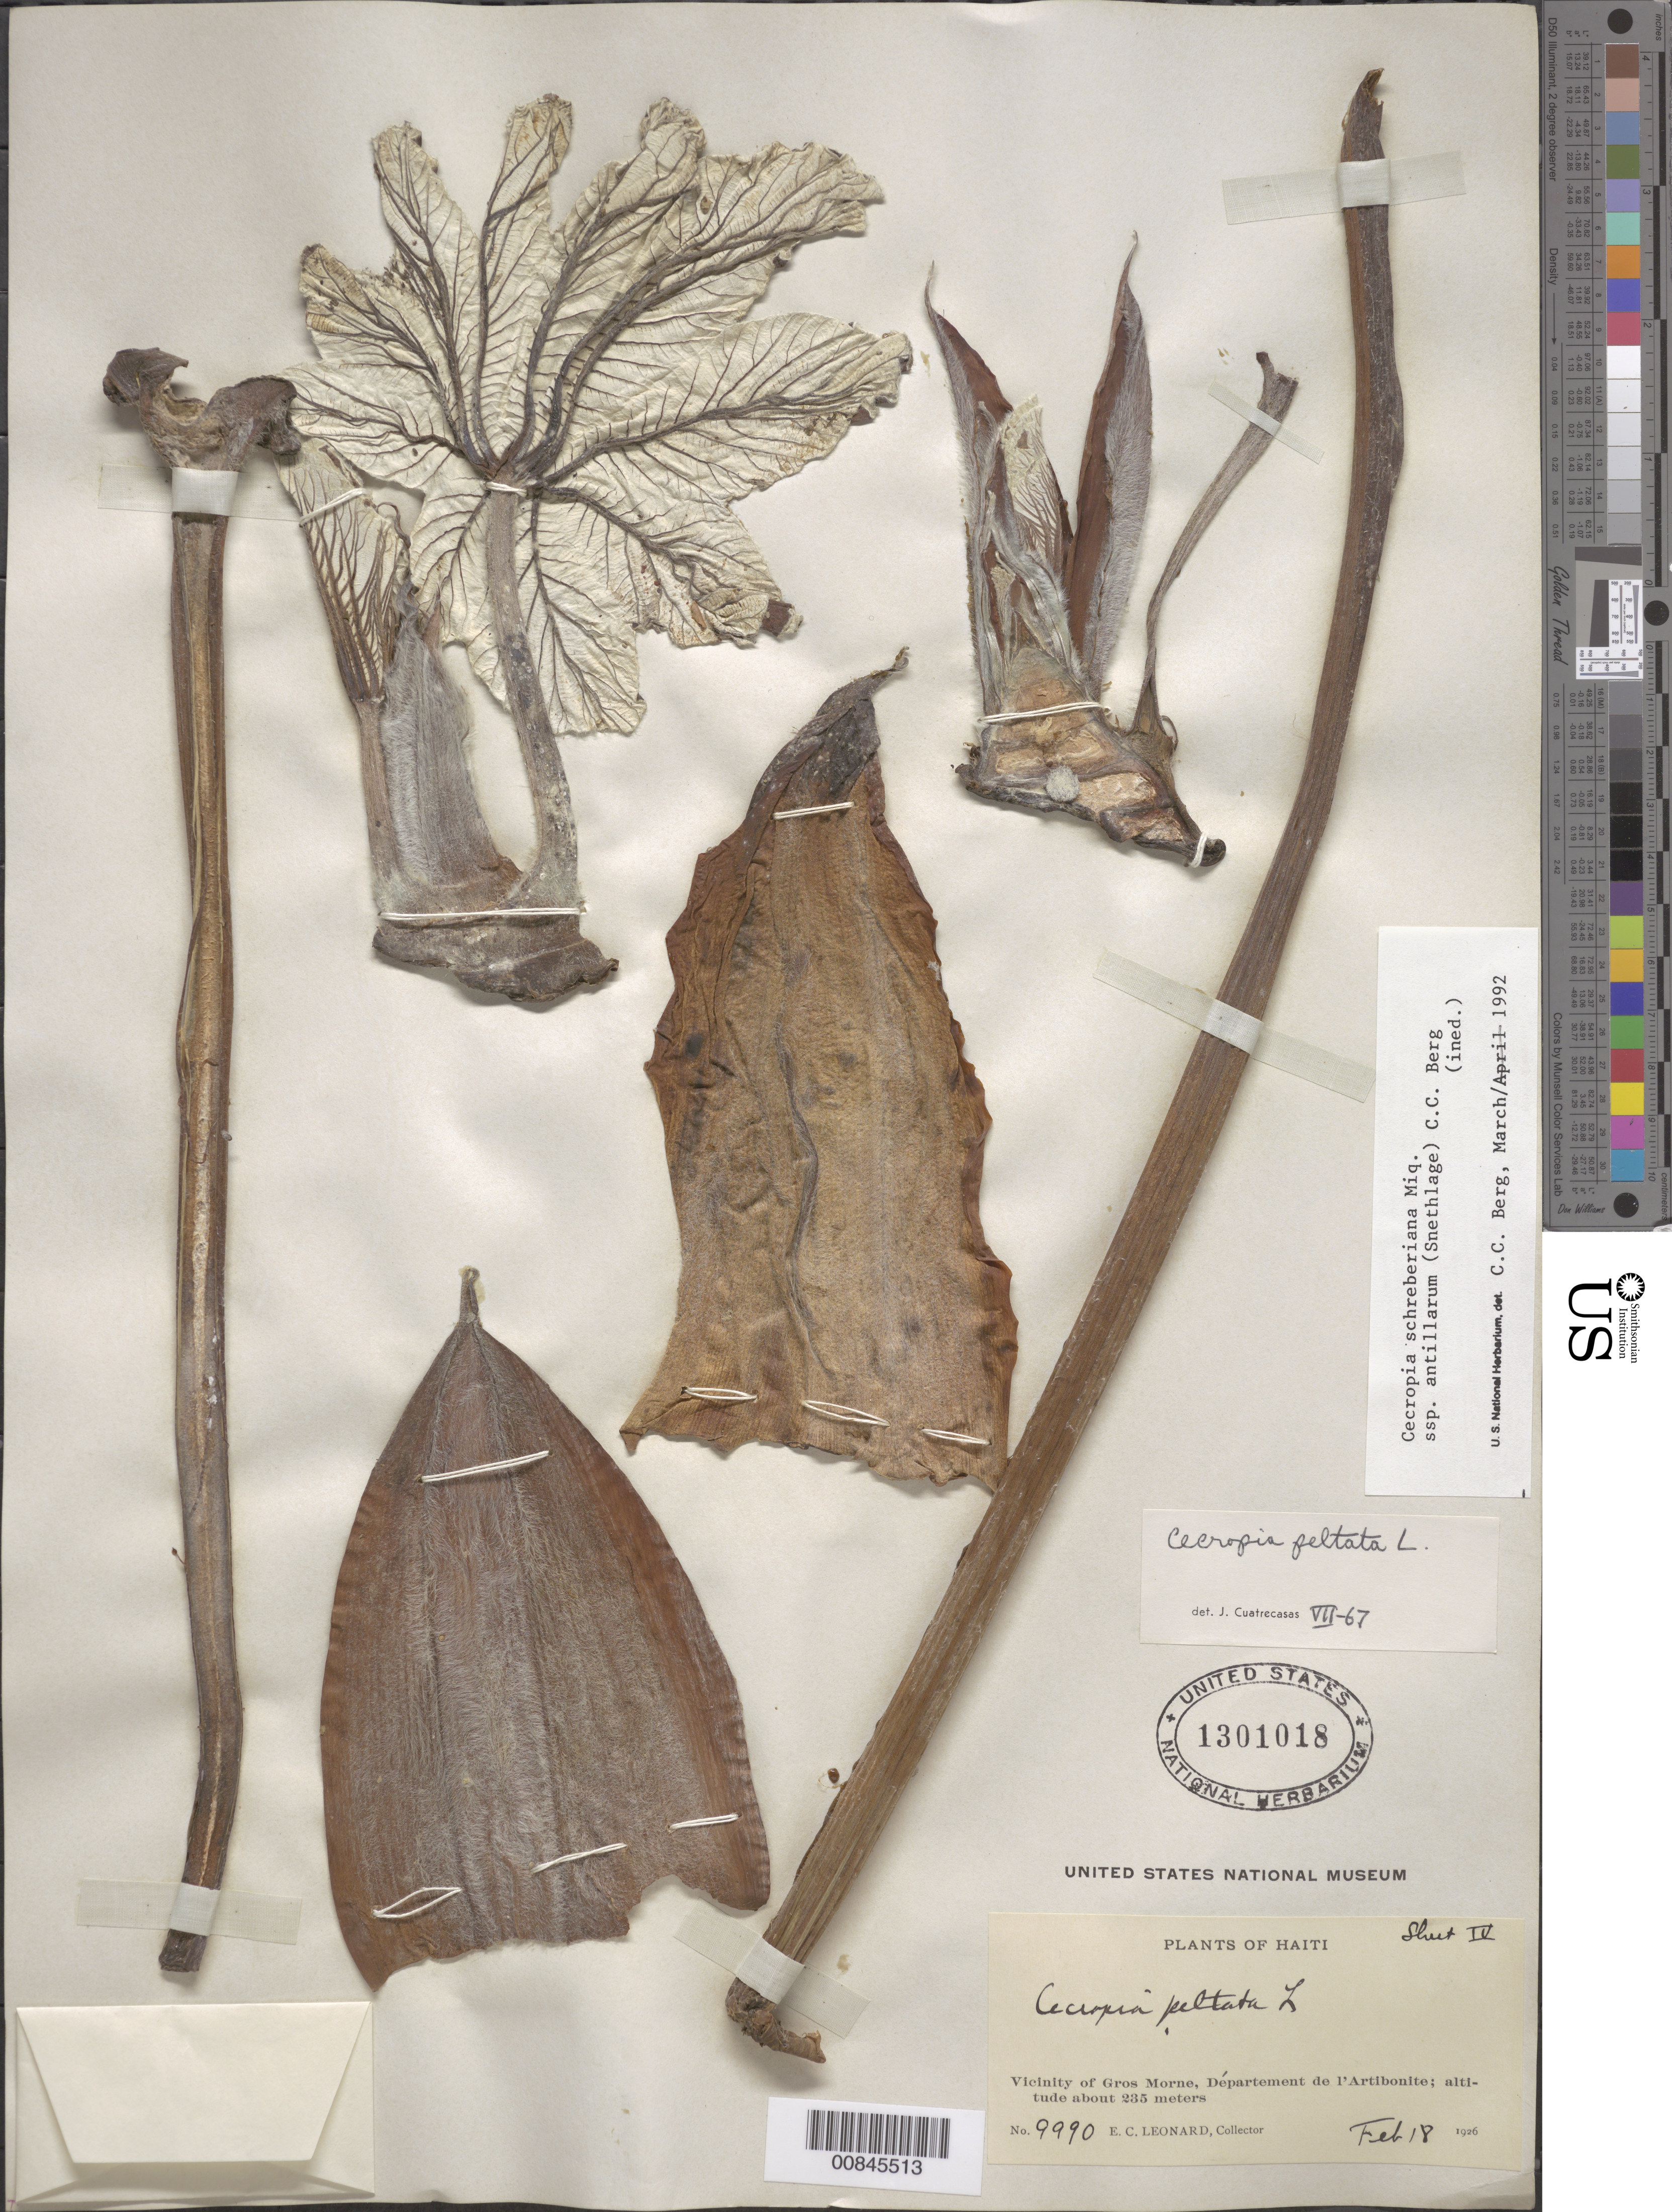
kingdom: Plantae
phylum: Tracheophyta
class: Magnoliopsida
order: Rosales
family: Urticaceae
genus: Cecropia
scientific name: Cecropia schreberiana subsp. antillarum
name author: (Snethl.) C.C. Berg & P. Franco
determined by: Berg, C. C.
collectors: E. C. Leonard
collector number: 9990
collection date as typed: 18 Feb 1926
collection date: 1926-02-18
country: Haiti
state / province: Artibonite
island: Hispaniola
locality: River bank S.E. of Gros Morne.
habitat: River bank.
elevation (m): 235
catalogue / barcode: US 1301018